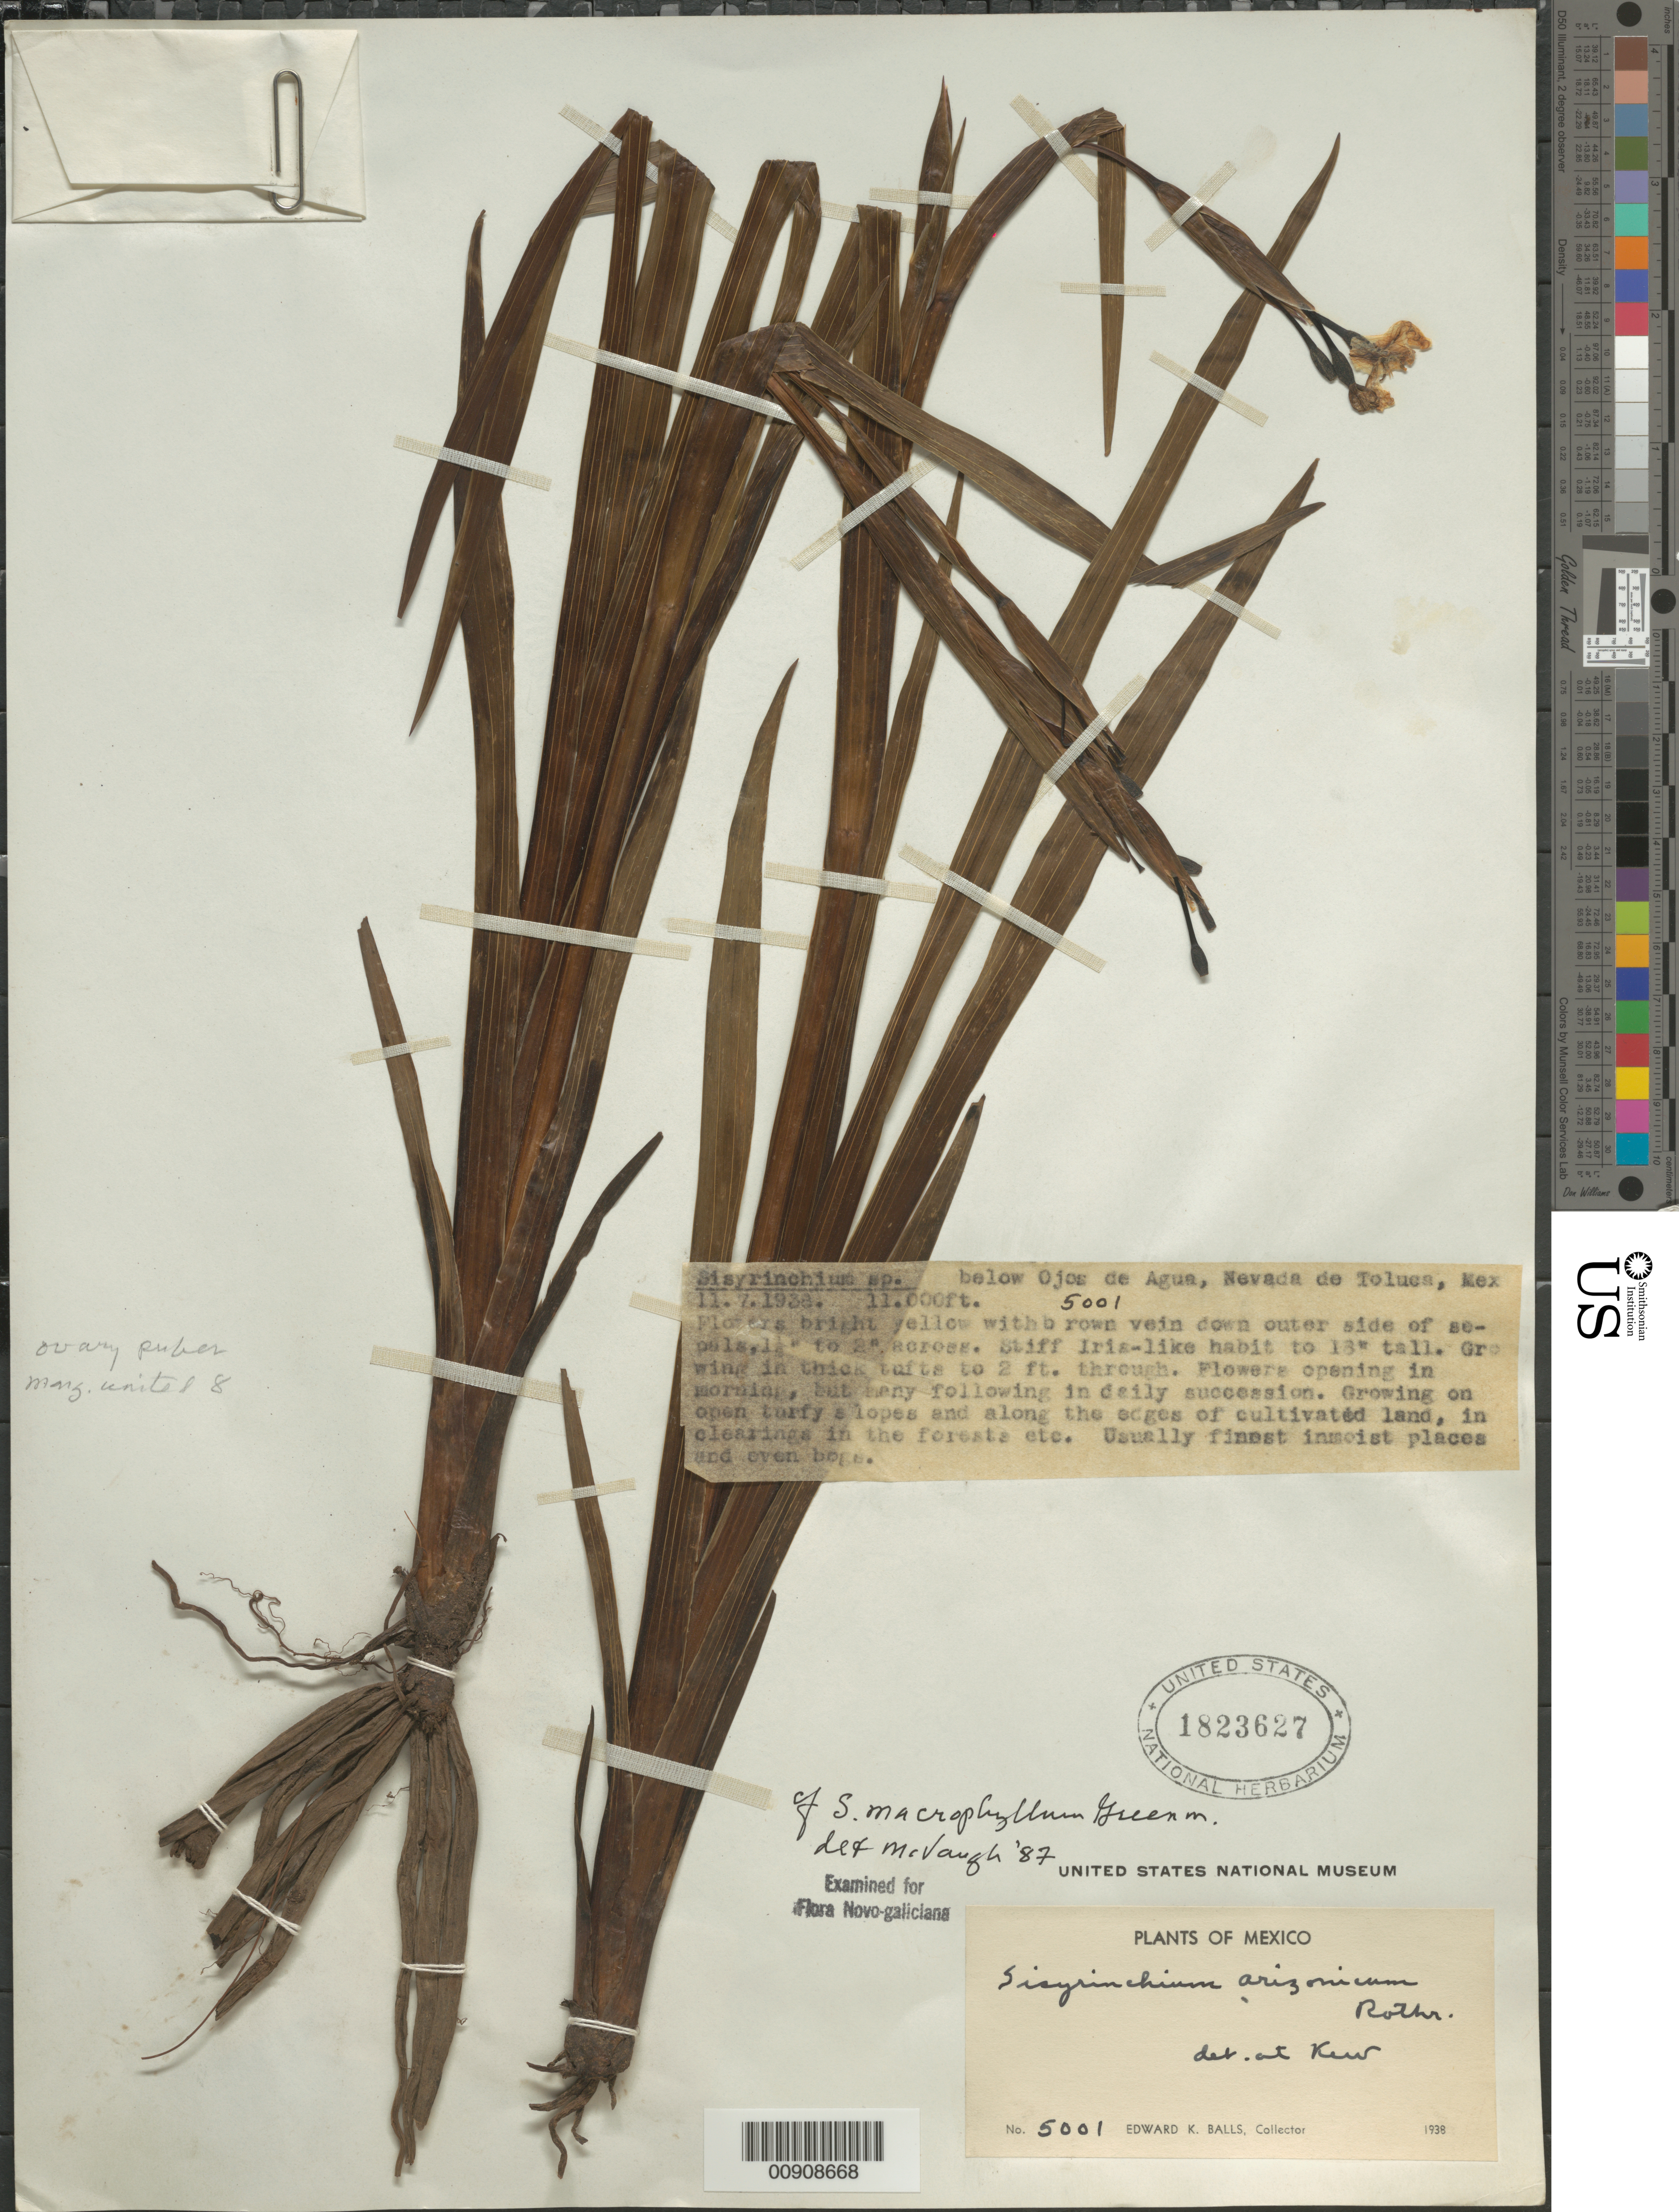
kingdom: Plantae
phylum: Tracheophyta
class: Liliopsida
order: Asparagales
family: Iridaceae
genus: Sisyrinchium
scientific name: Sisyrinchium macrophyllum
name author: Greenm.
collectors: E. K. Balls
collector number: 5001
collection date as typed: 11 Jul 1938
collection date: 1938-07-11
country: Mexico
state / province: México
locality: Below Ojos de Agua, Nevada [sic] de Toluca, Mex.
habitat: Growing on open turfy slopes and along the edges of cultivated land, in clearings in the forest, etc. Usually finest in moist places and even bogs.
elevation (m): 3353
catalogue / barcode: US 1823627